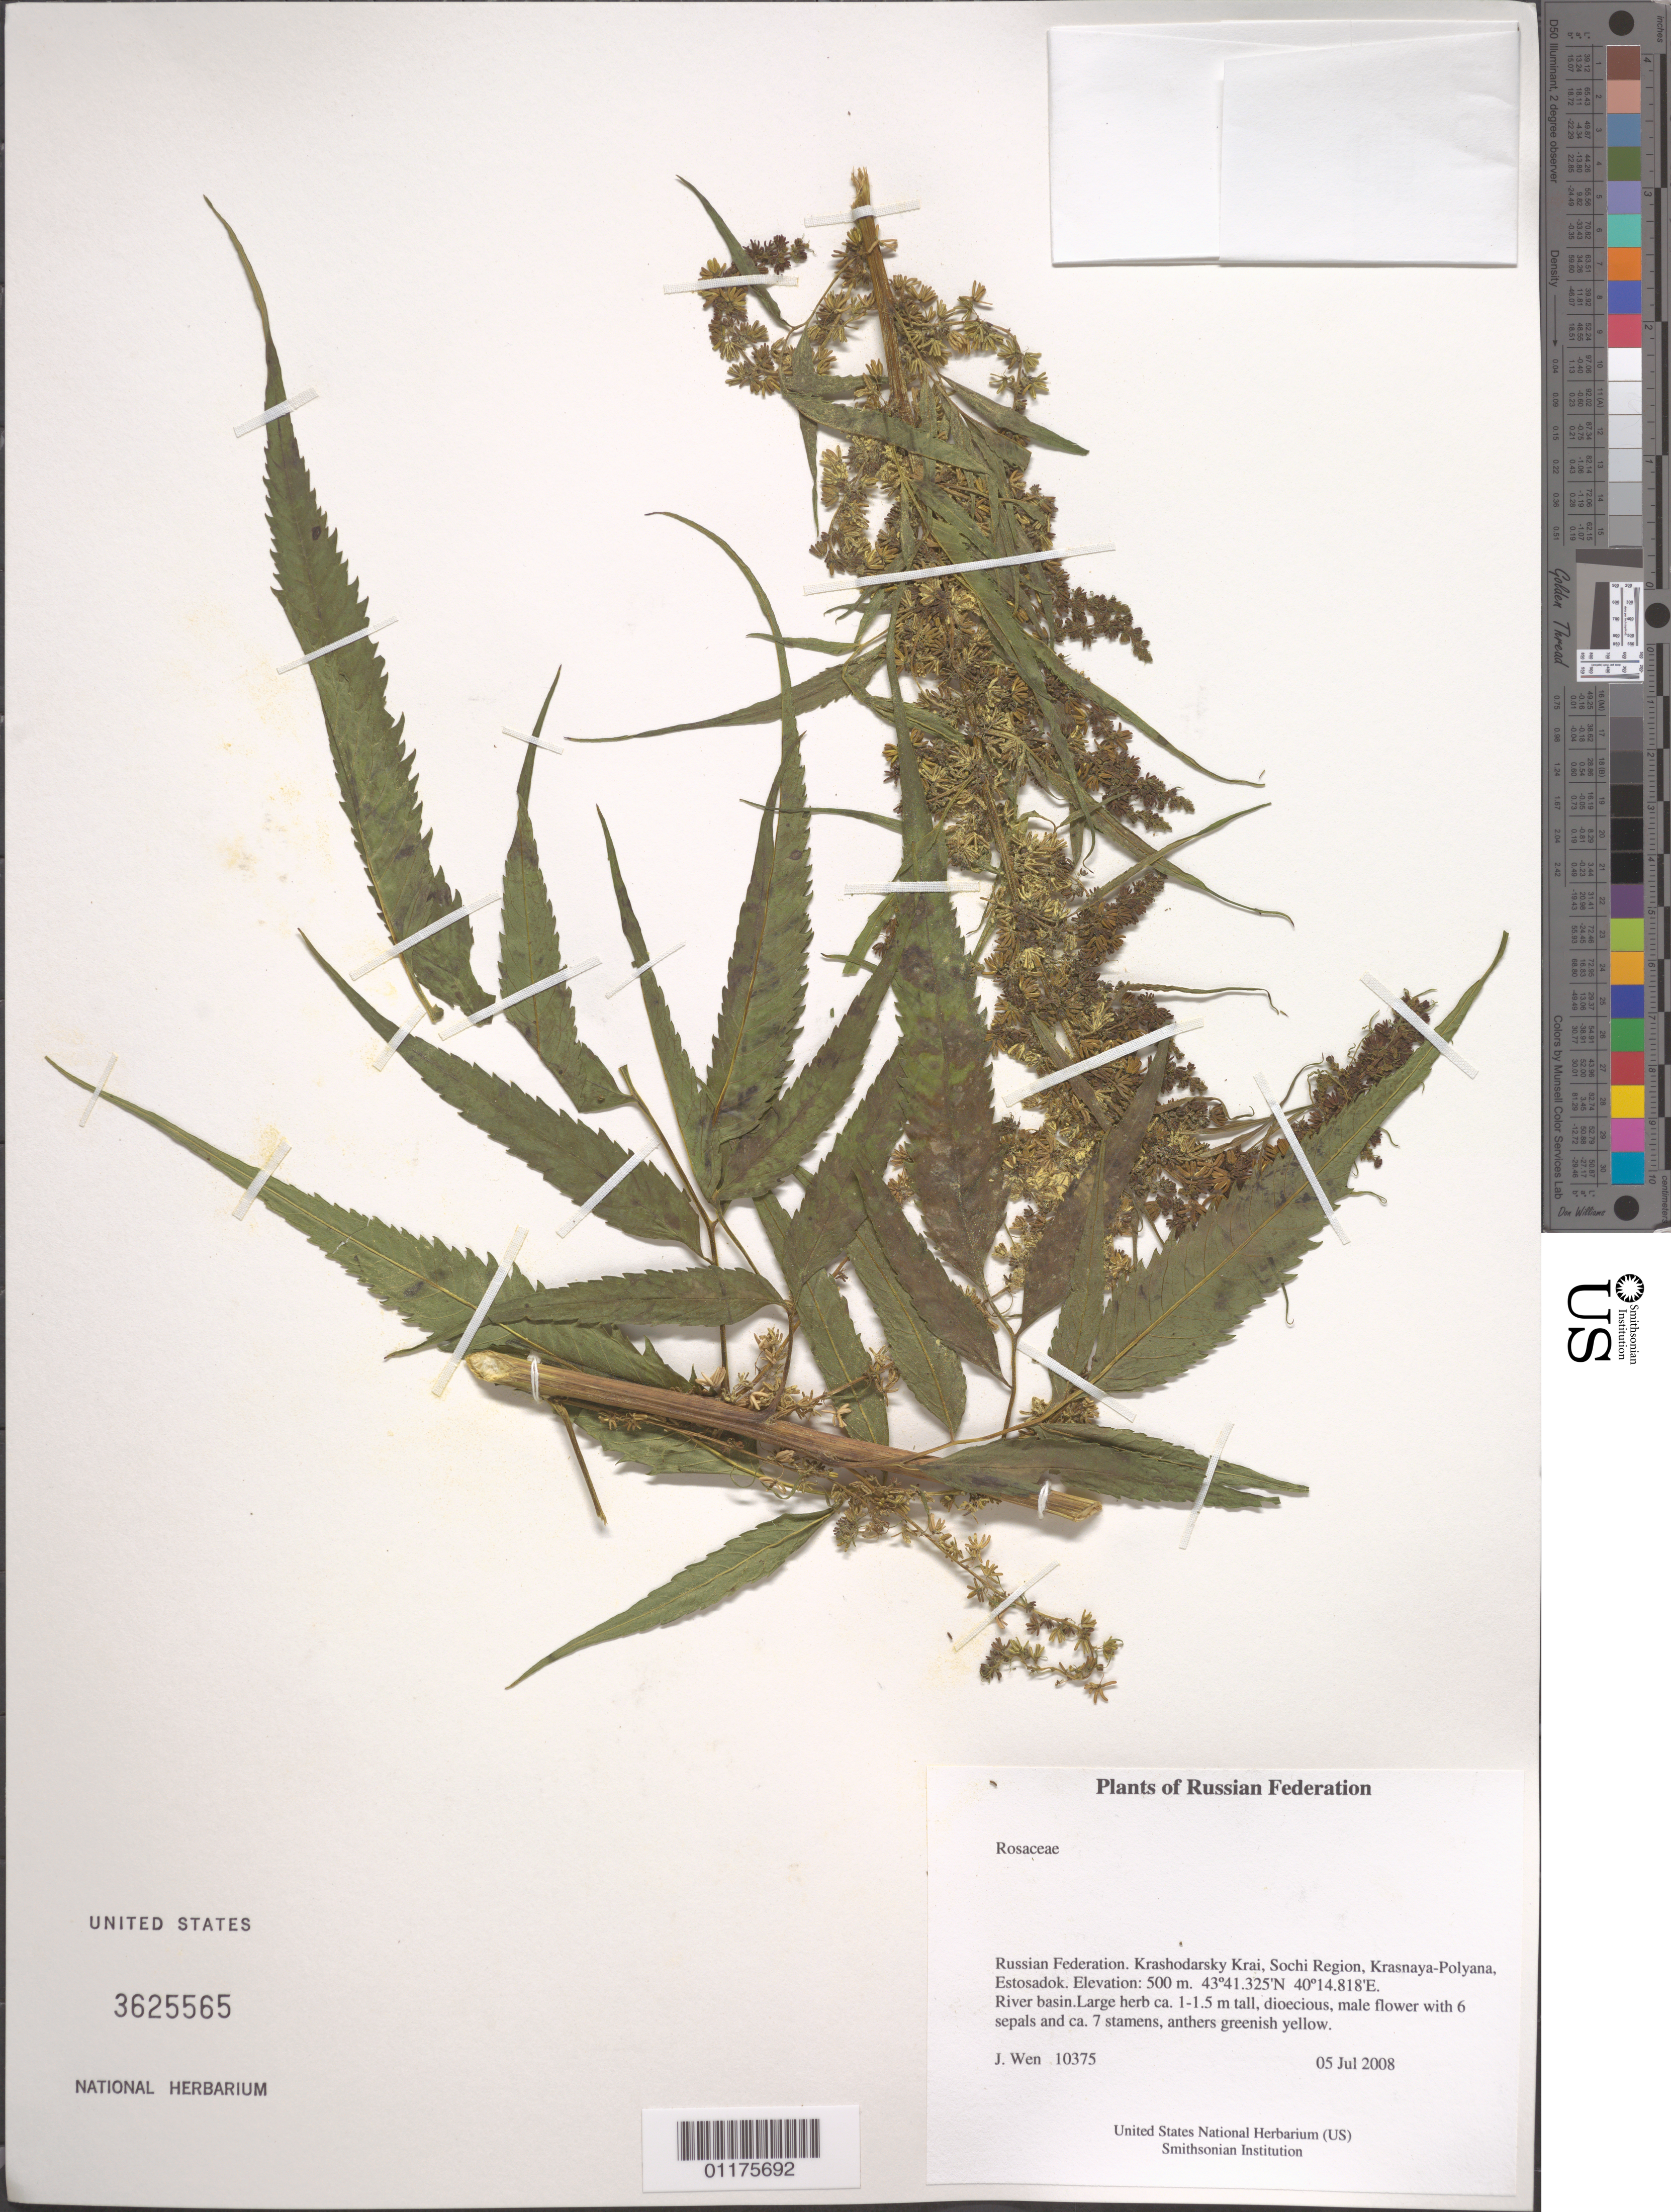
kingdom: Plantae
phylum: Tracheophyta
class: Magnoliopsida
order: Rosales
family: Rosaceae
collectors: J. Wen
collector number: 10375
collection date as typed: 05 Jul 2008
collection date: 2008-07-05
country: Russian Federation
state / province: Krasnodar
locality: Krashodarsky Krai, Sochi Region, Krasnaya-Polyana, Estosadok.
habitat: River basin.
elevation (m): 500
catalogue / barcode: US 3625565